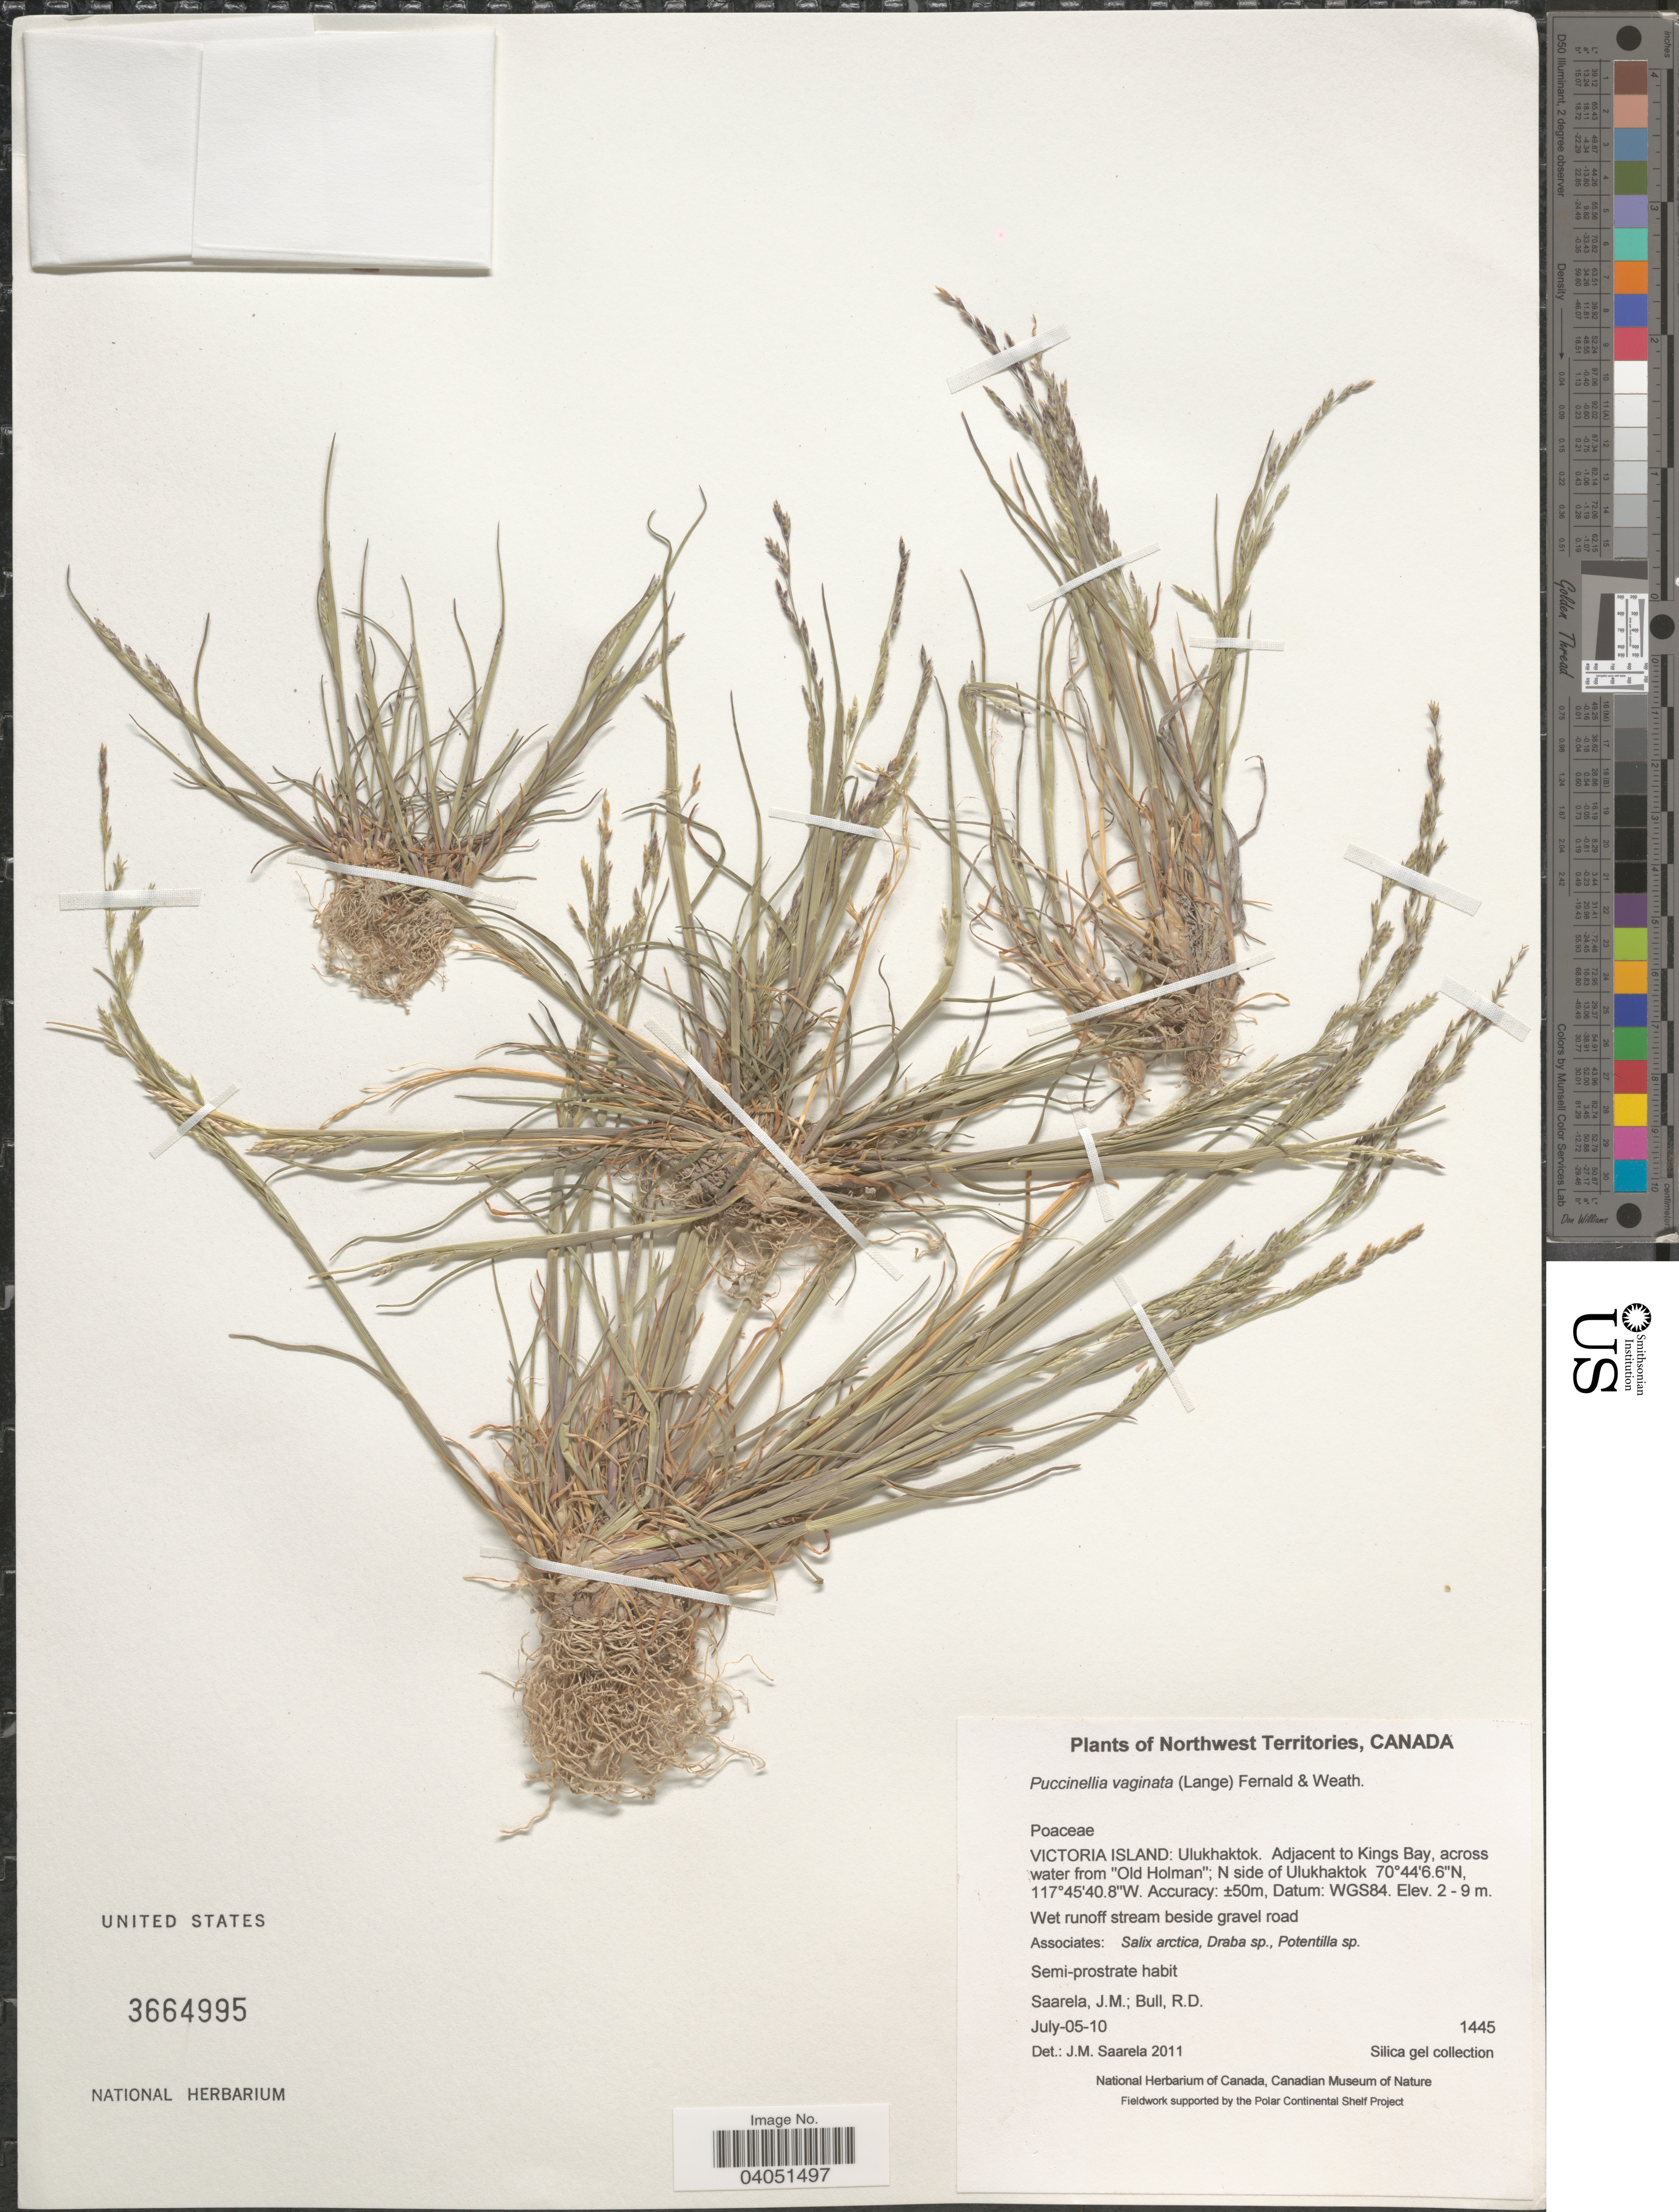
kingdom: Plantae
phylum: Tracheophyta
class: Liliopsida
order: Poales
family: Poaceae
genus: Puccinellia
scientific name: Puccinellia vaginata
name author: (Lange) Fernald & Weath.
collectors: J. Saarela & R. Bull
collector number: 1445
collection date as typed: Transcribed d/m/y: 5/7/10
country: Canada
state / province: Northwest Territories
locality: Victoria Island: Ulukhaktok. Adjacent to Kings Bay, across water from "Old Holman"; N side of Ulukhaktok. WGS84.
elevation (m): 2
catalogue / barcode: US 3664995